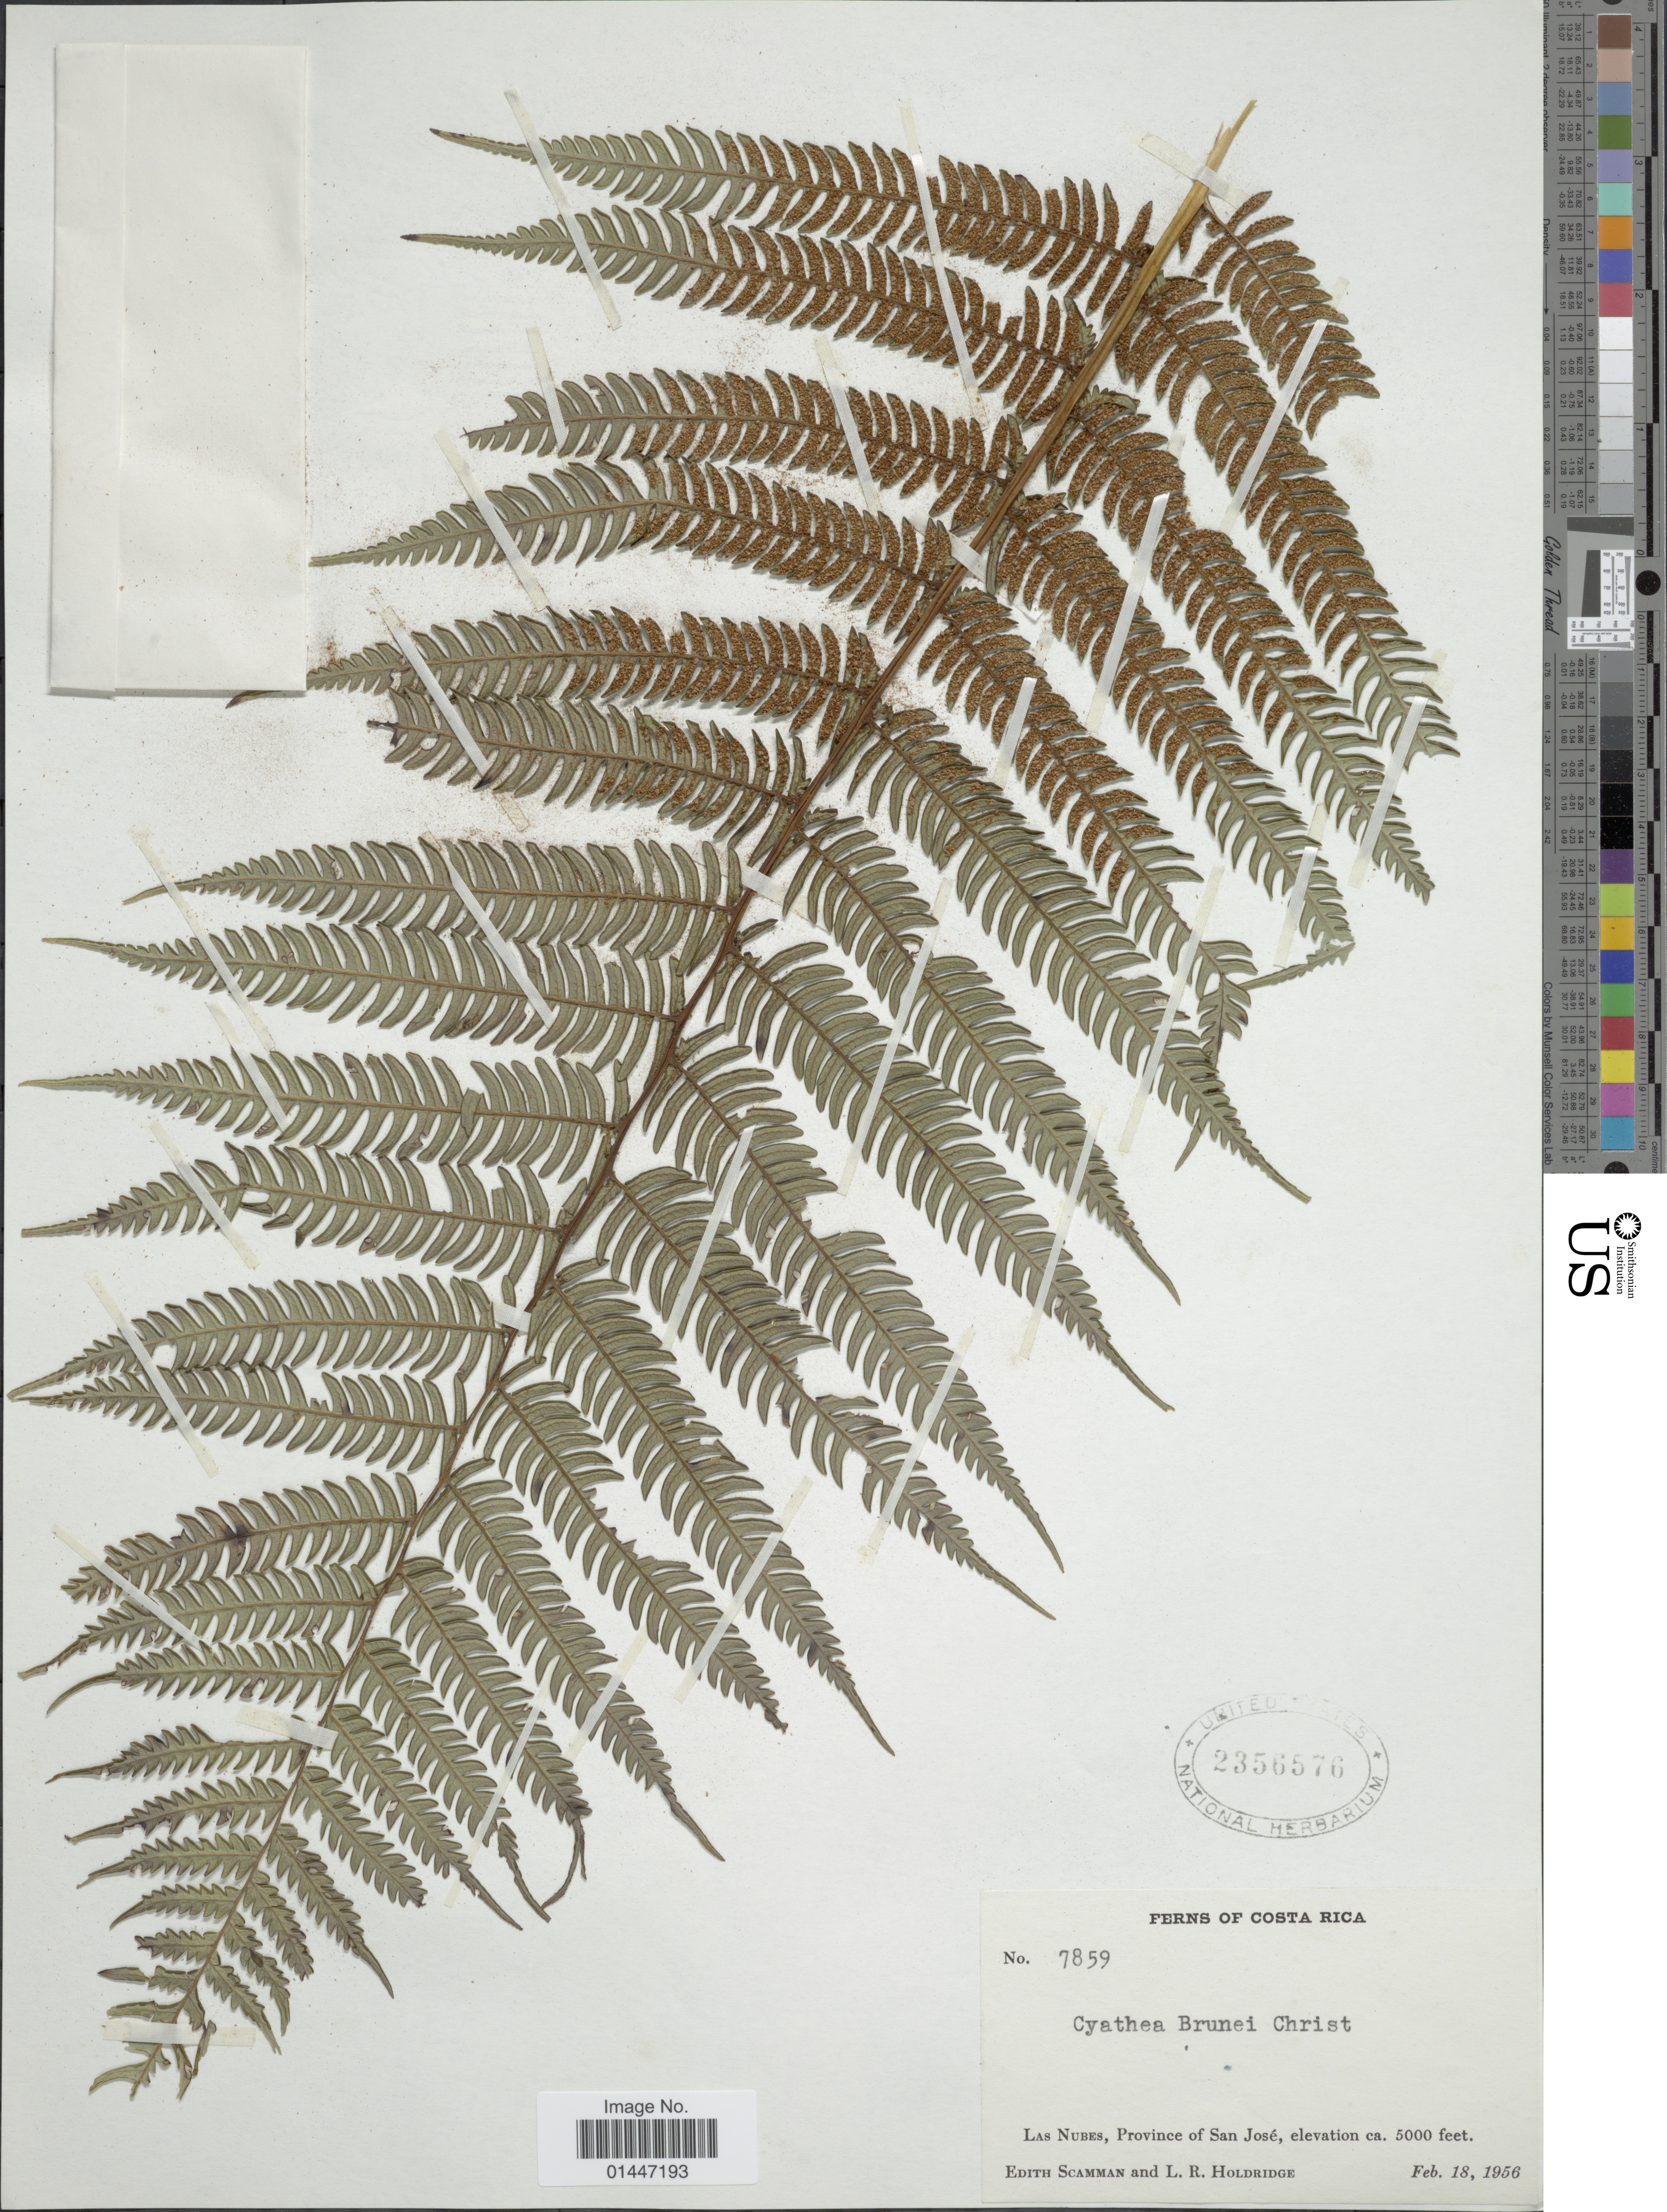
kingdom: Plantae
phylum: Tracheophyta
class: Polypodiopsida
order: Cyatheales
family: Cyatheaceae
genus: Sphaeropteris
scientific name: Sphaeropteris brunei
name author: (Christ) R.M. Tryon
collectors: E. Scamman & L. Holdridge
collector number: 7859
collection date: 1956-02-18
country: Costa Rica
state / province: San José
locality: Las Nubes, Province of San Jose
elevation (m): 1524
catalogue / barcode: US 2356576